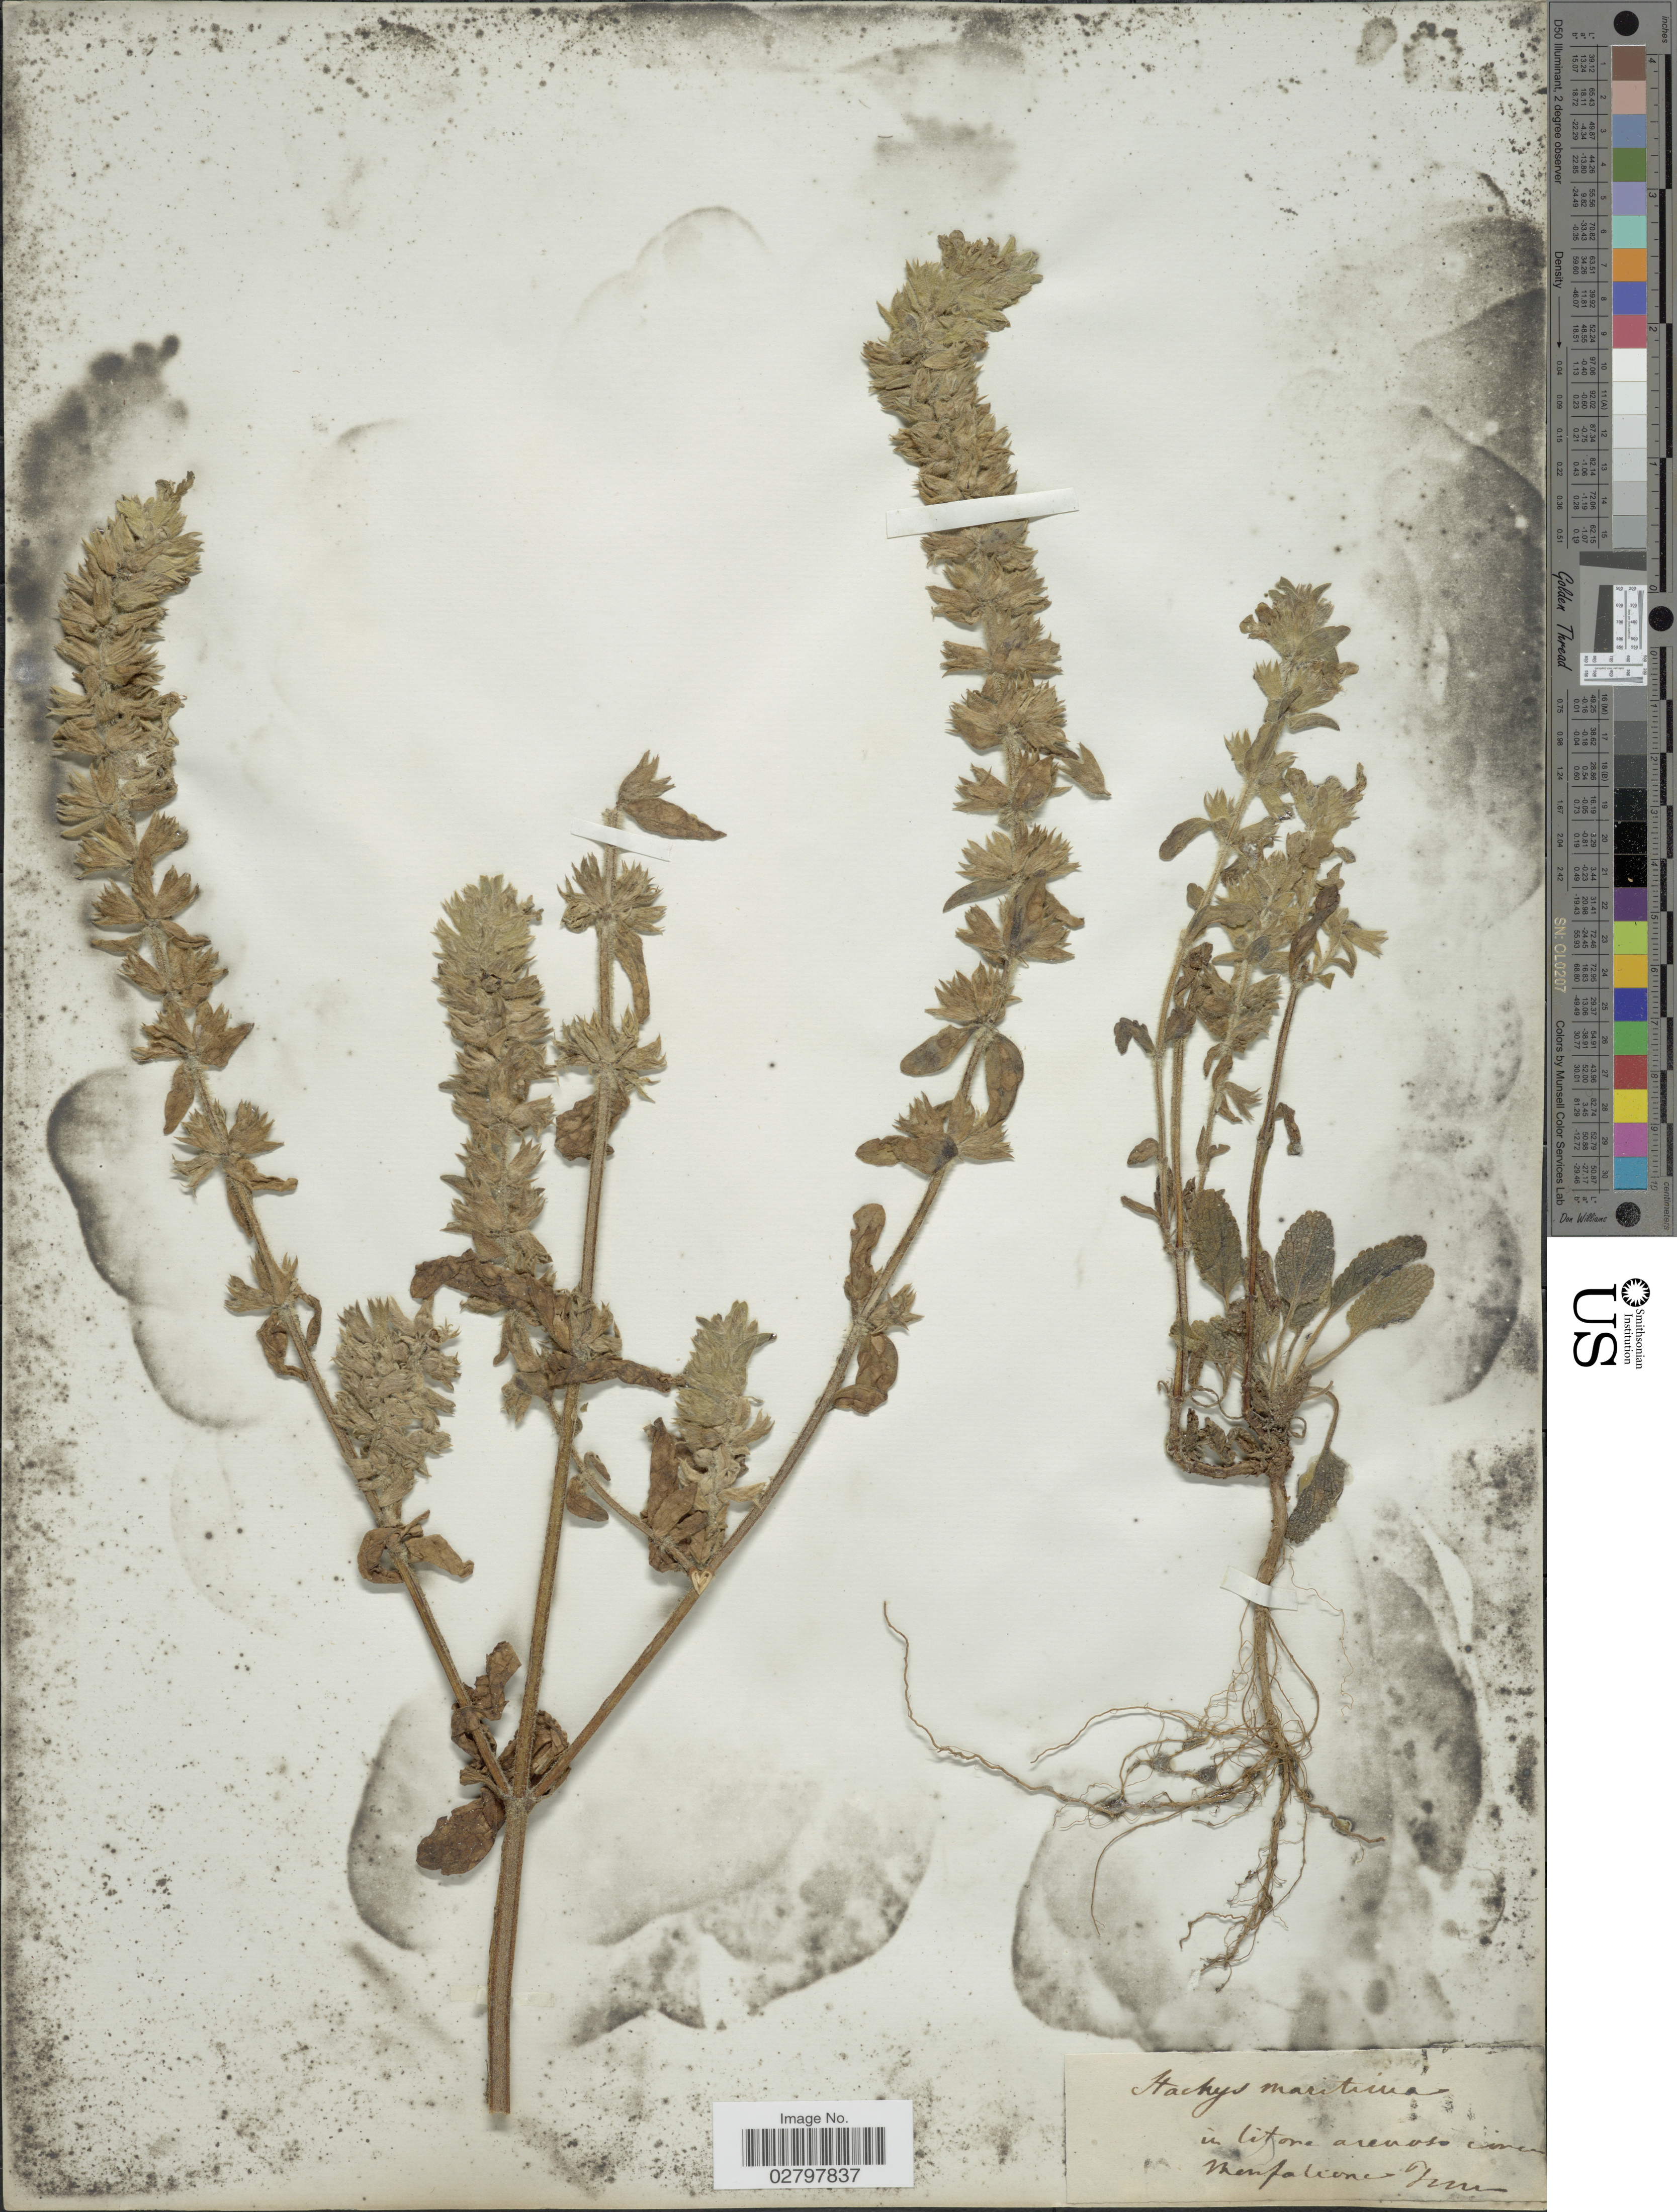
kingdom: Plantae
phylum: Tracheophyta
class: Magnoliopsida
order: Lamiales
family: Lamiaceae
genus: Stachys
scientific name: Stachys maritima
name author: Gouan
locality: In litone arenoso circa Menfolione. [interpreted]